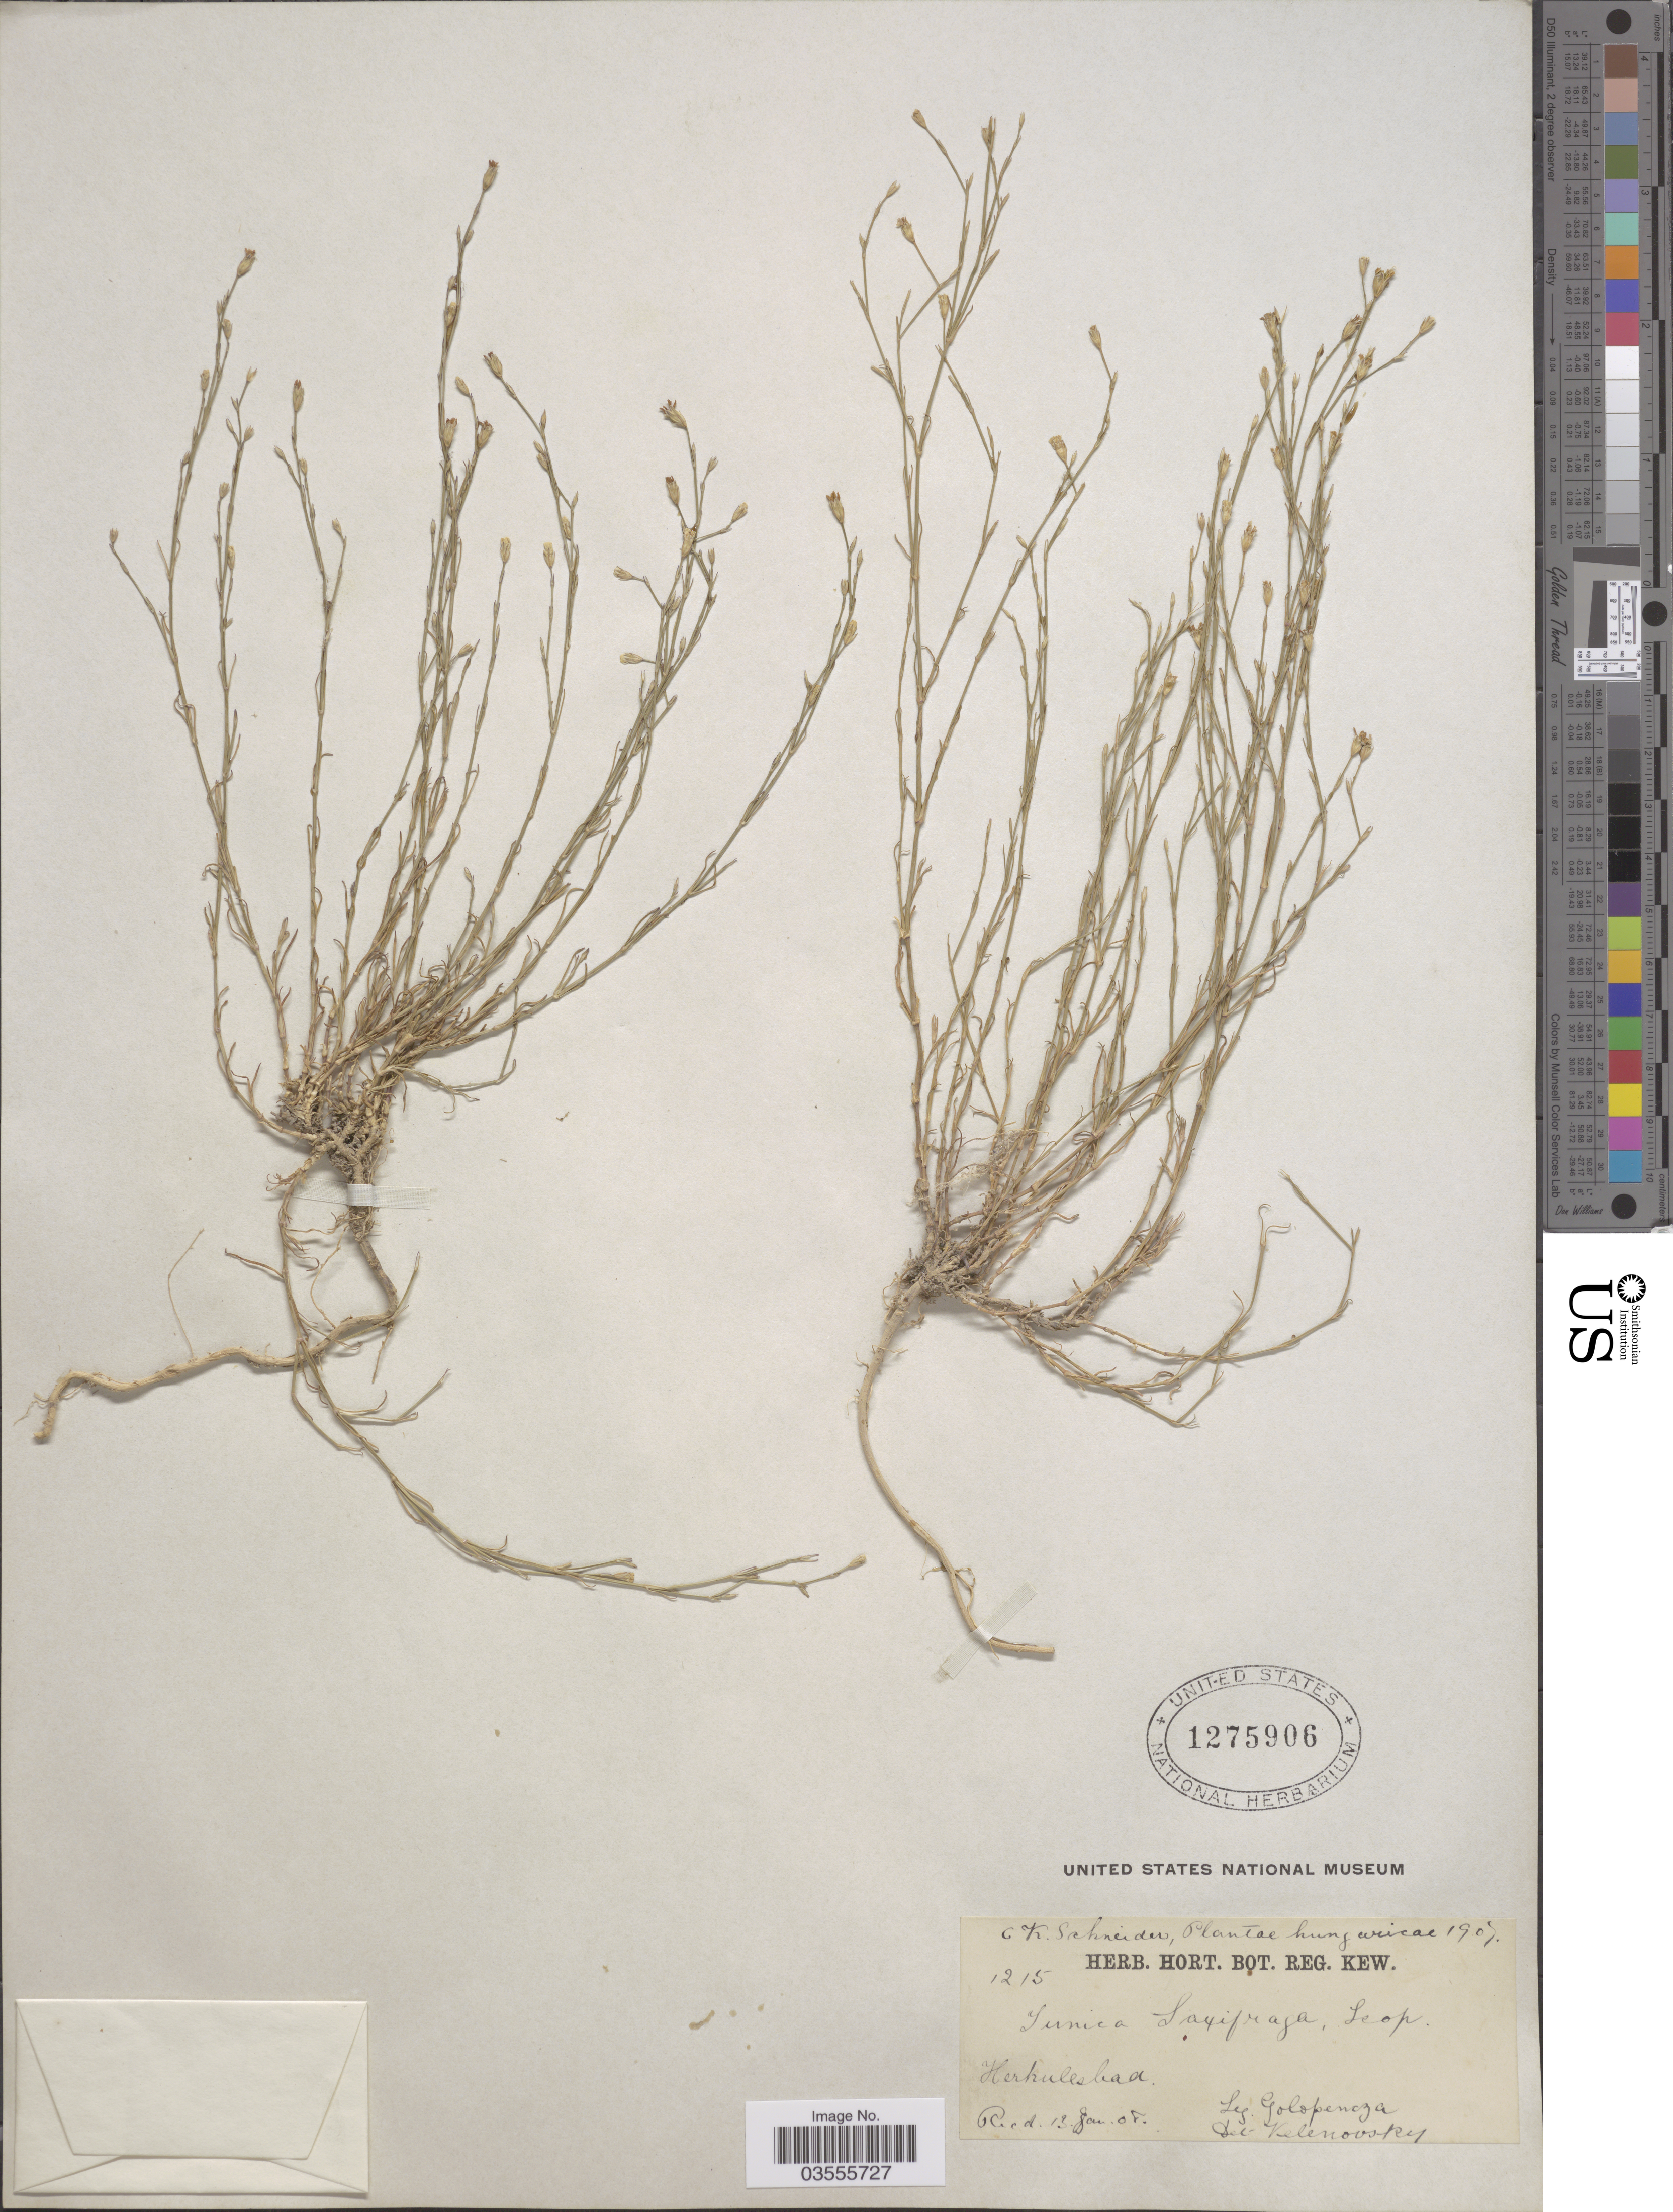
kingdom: Plantae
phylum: Tracheophyta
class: Magnoliopsida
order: Caryophyllales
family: Caryophyllaceae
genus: Petrorhagia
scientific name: Petrorhagia saxifraga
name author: (L.) Link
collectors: -. Golopencza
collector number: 1215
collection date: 1907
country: Hungary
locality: Hungaricae. Herkulesbad.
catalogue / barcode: US 1275906